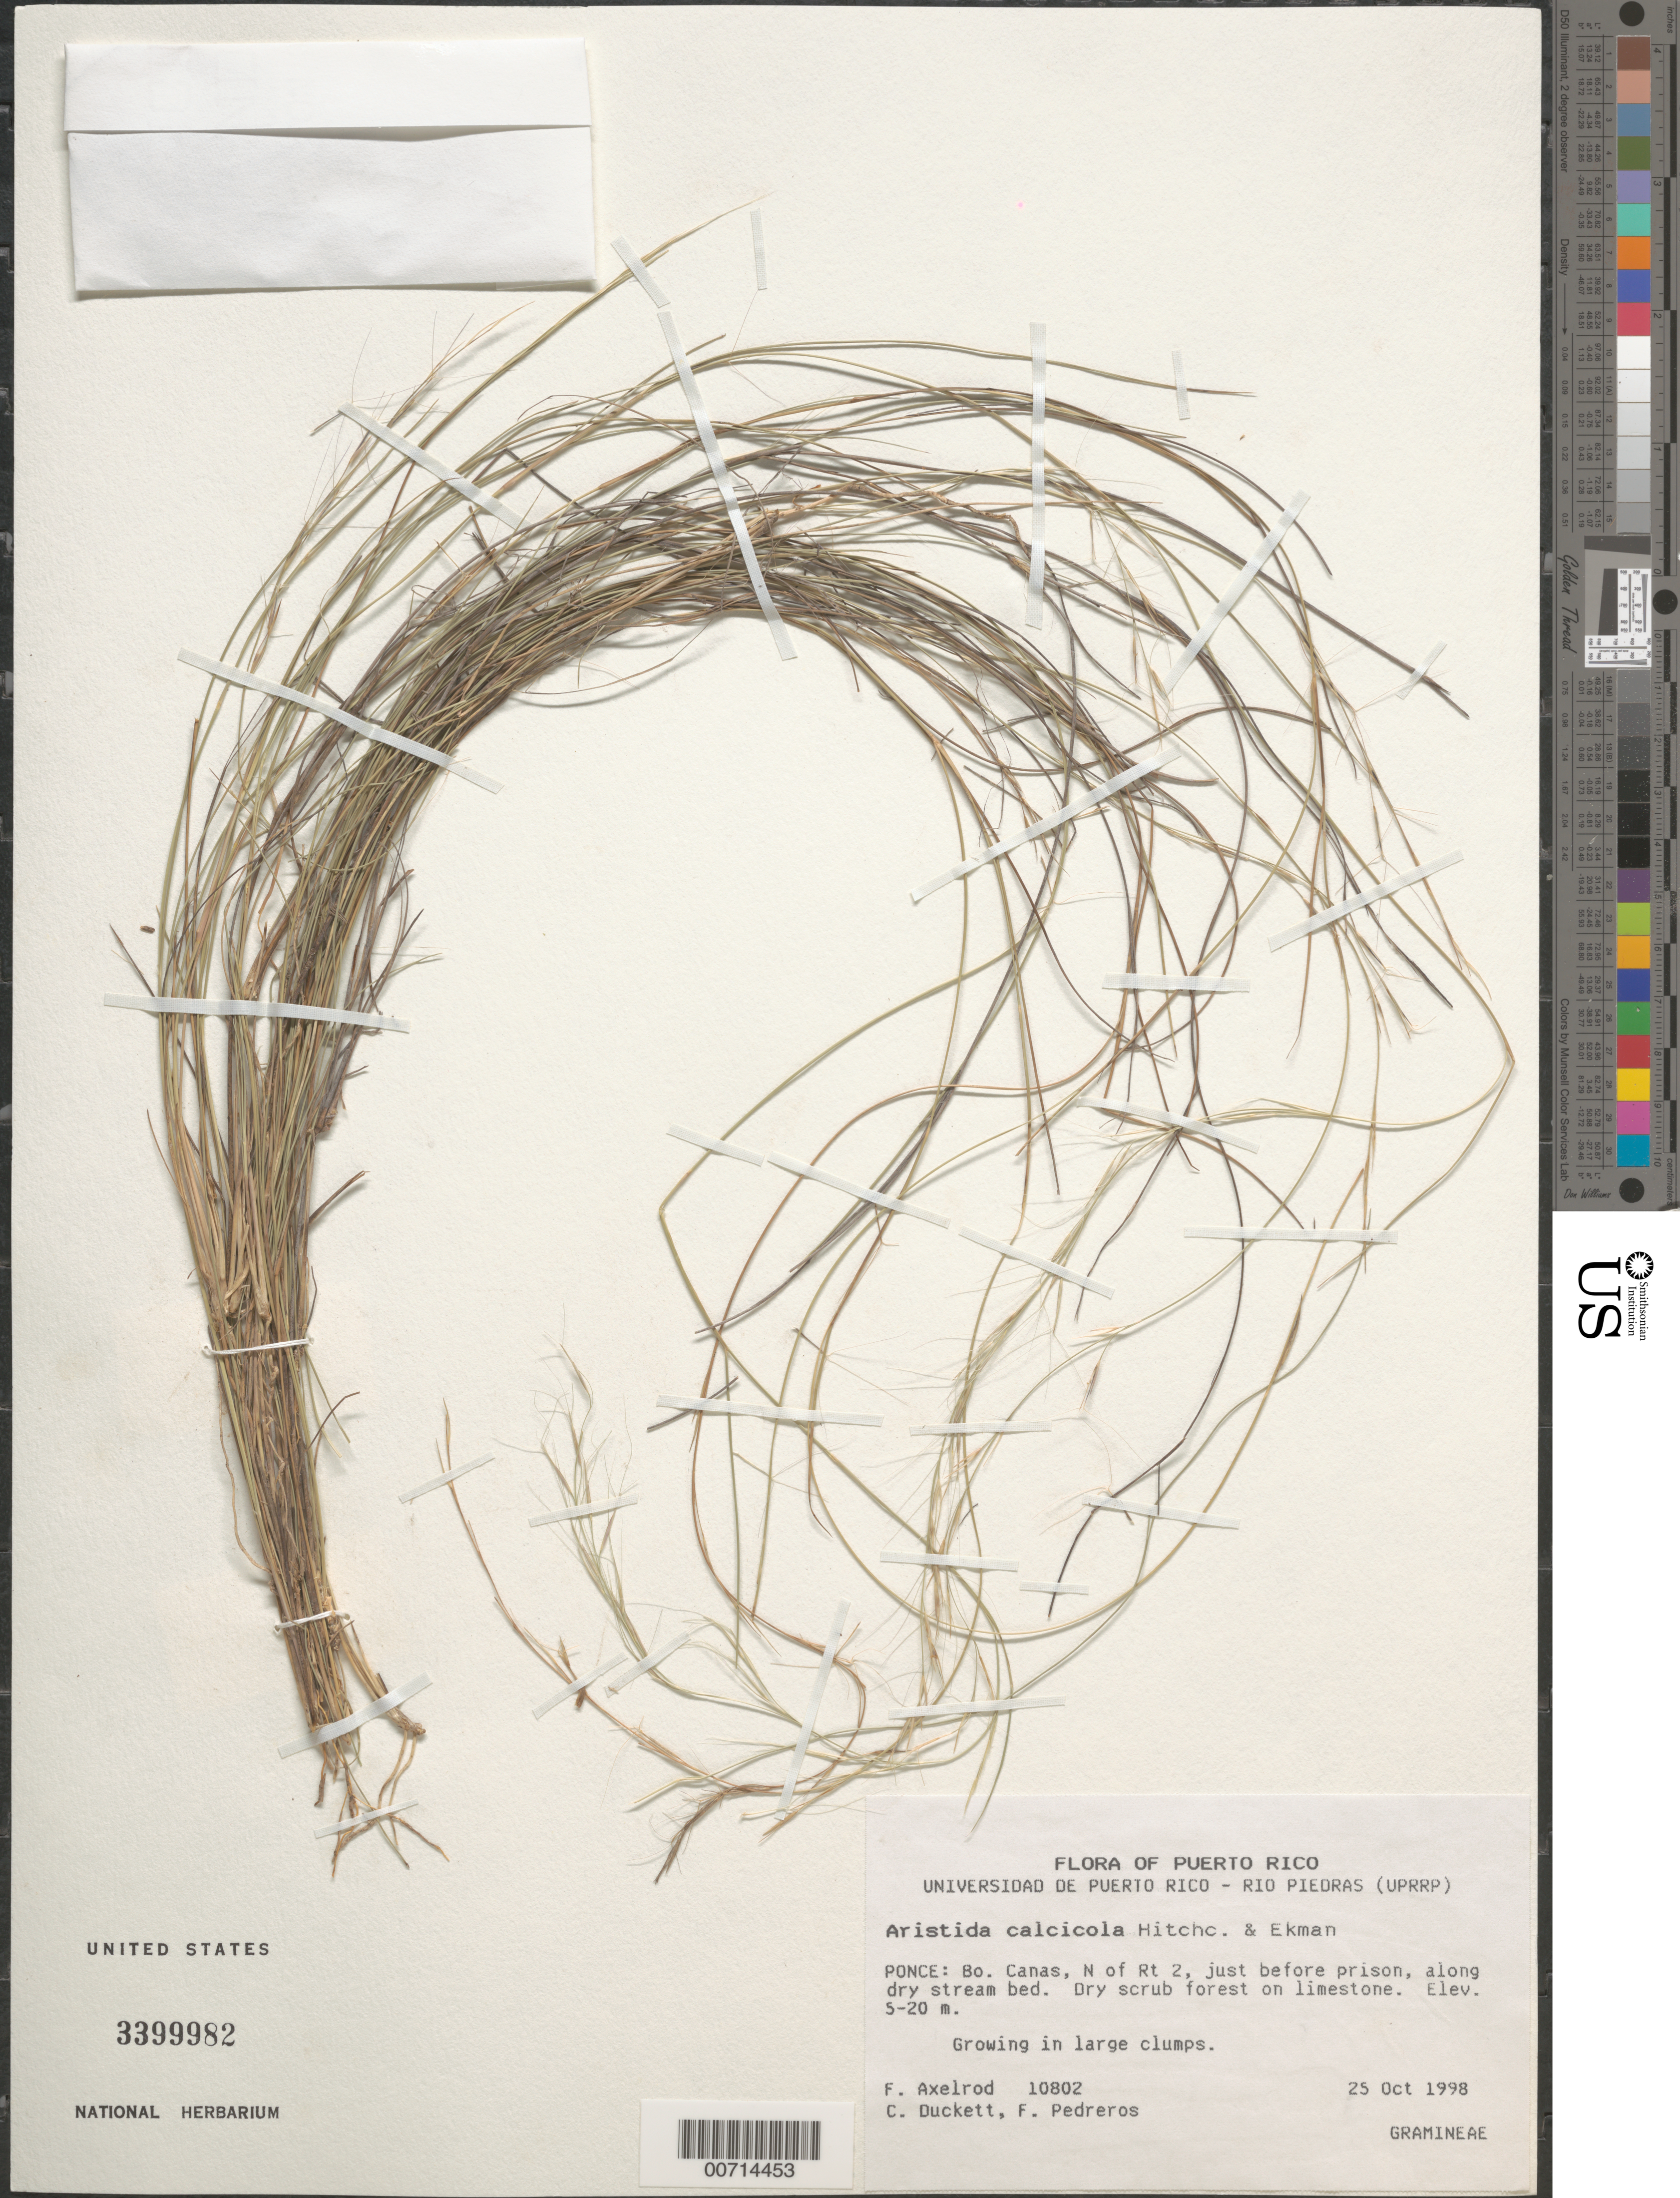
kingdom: Plantae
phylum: Tracheophyta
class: Liliopsida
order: Poales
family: Poaceae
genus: Aristida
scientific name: Aristida calcicola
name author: Hitchc. & Ekman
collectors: F. S. Axelrod, C. Duckett & F. Pedreros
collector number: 10802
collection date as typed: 25 Oct 1998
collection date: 1998-10-25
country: Puerto Rico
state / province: Ponce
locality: Bo. Canas, N of rte 2, just before prison, along dry stream bed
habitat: Along dry stream bed, dry scrub forest on limestone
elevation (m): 5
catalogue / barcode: US 3399982